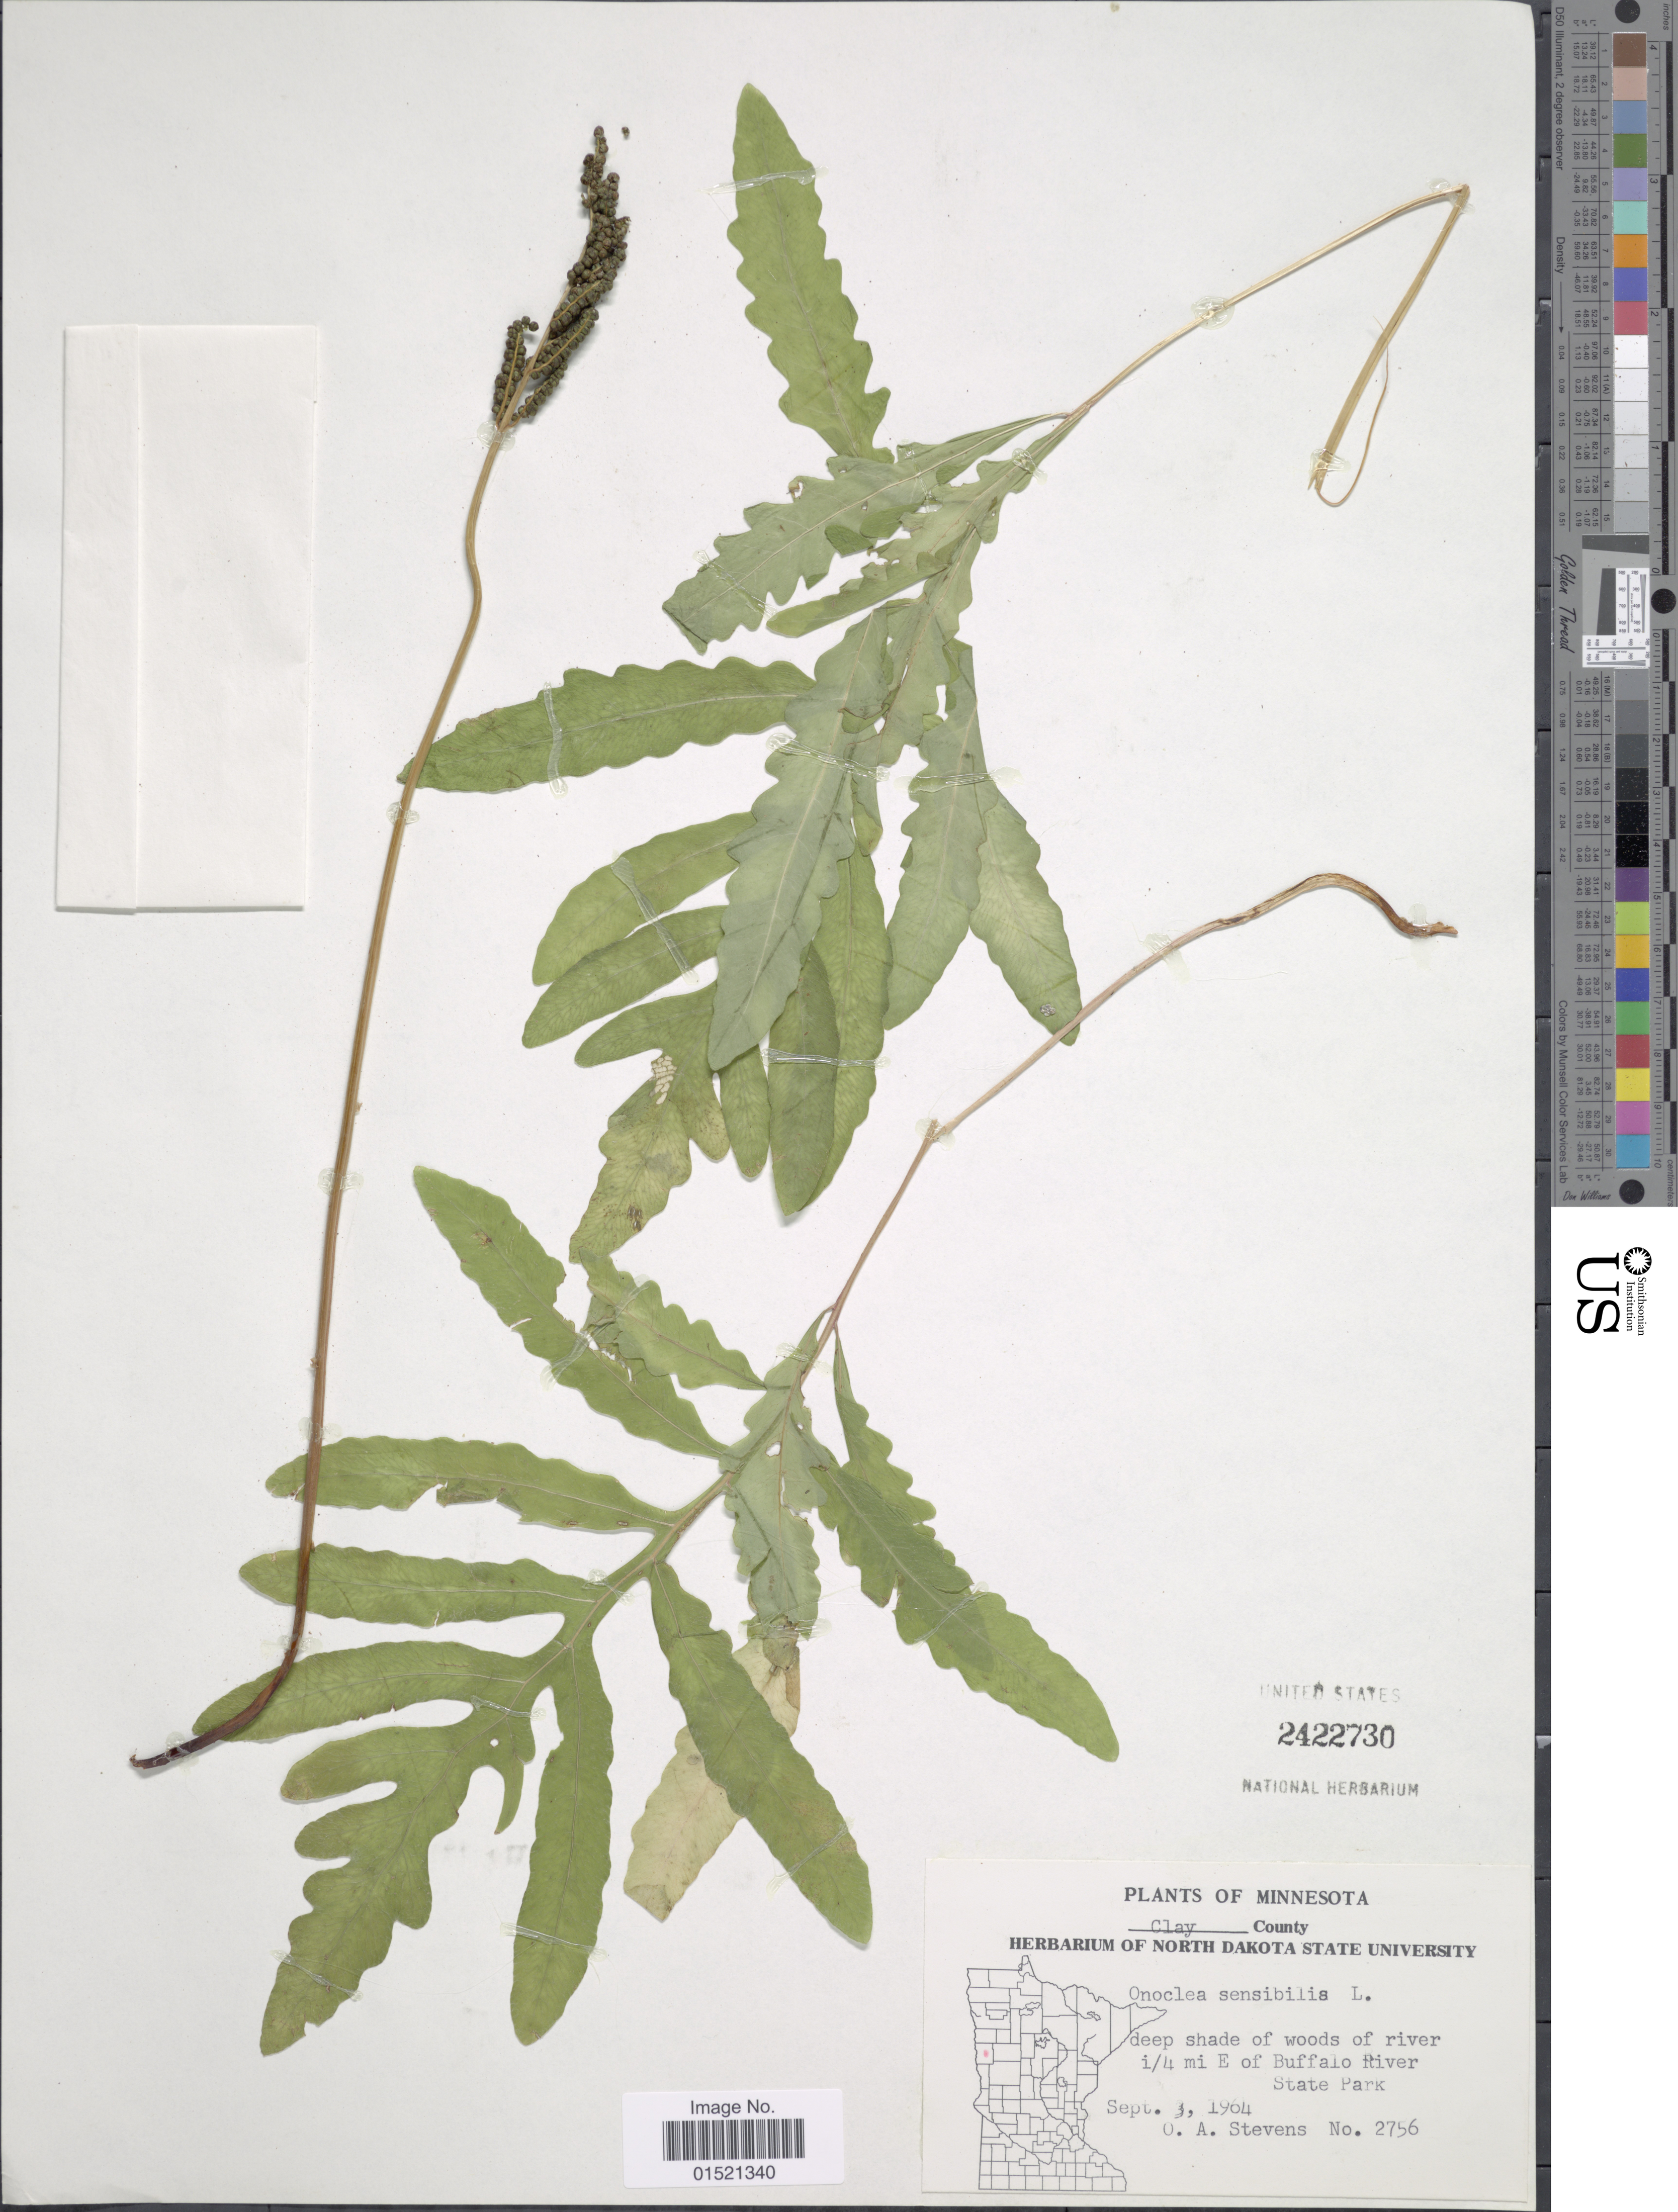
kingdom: Plantae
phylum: Tracheophyta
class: Polypodiopsida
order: Polypodiales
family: Onocleaceae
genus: Onoclea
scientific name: Onoclea sensibilis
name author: L.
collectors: O. A. Stevens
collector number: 2756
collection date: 1964-09-03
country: United States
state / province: Minnesota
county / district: Clay County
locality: Deep shade of woods of river i/4 mi E of Buffalo River State Park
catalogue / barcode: US 2422730